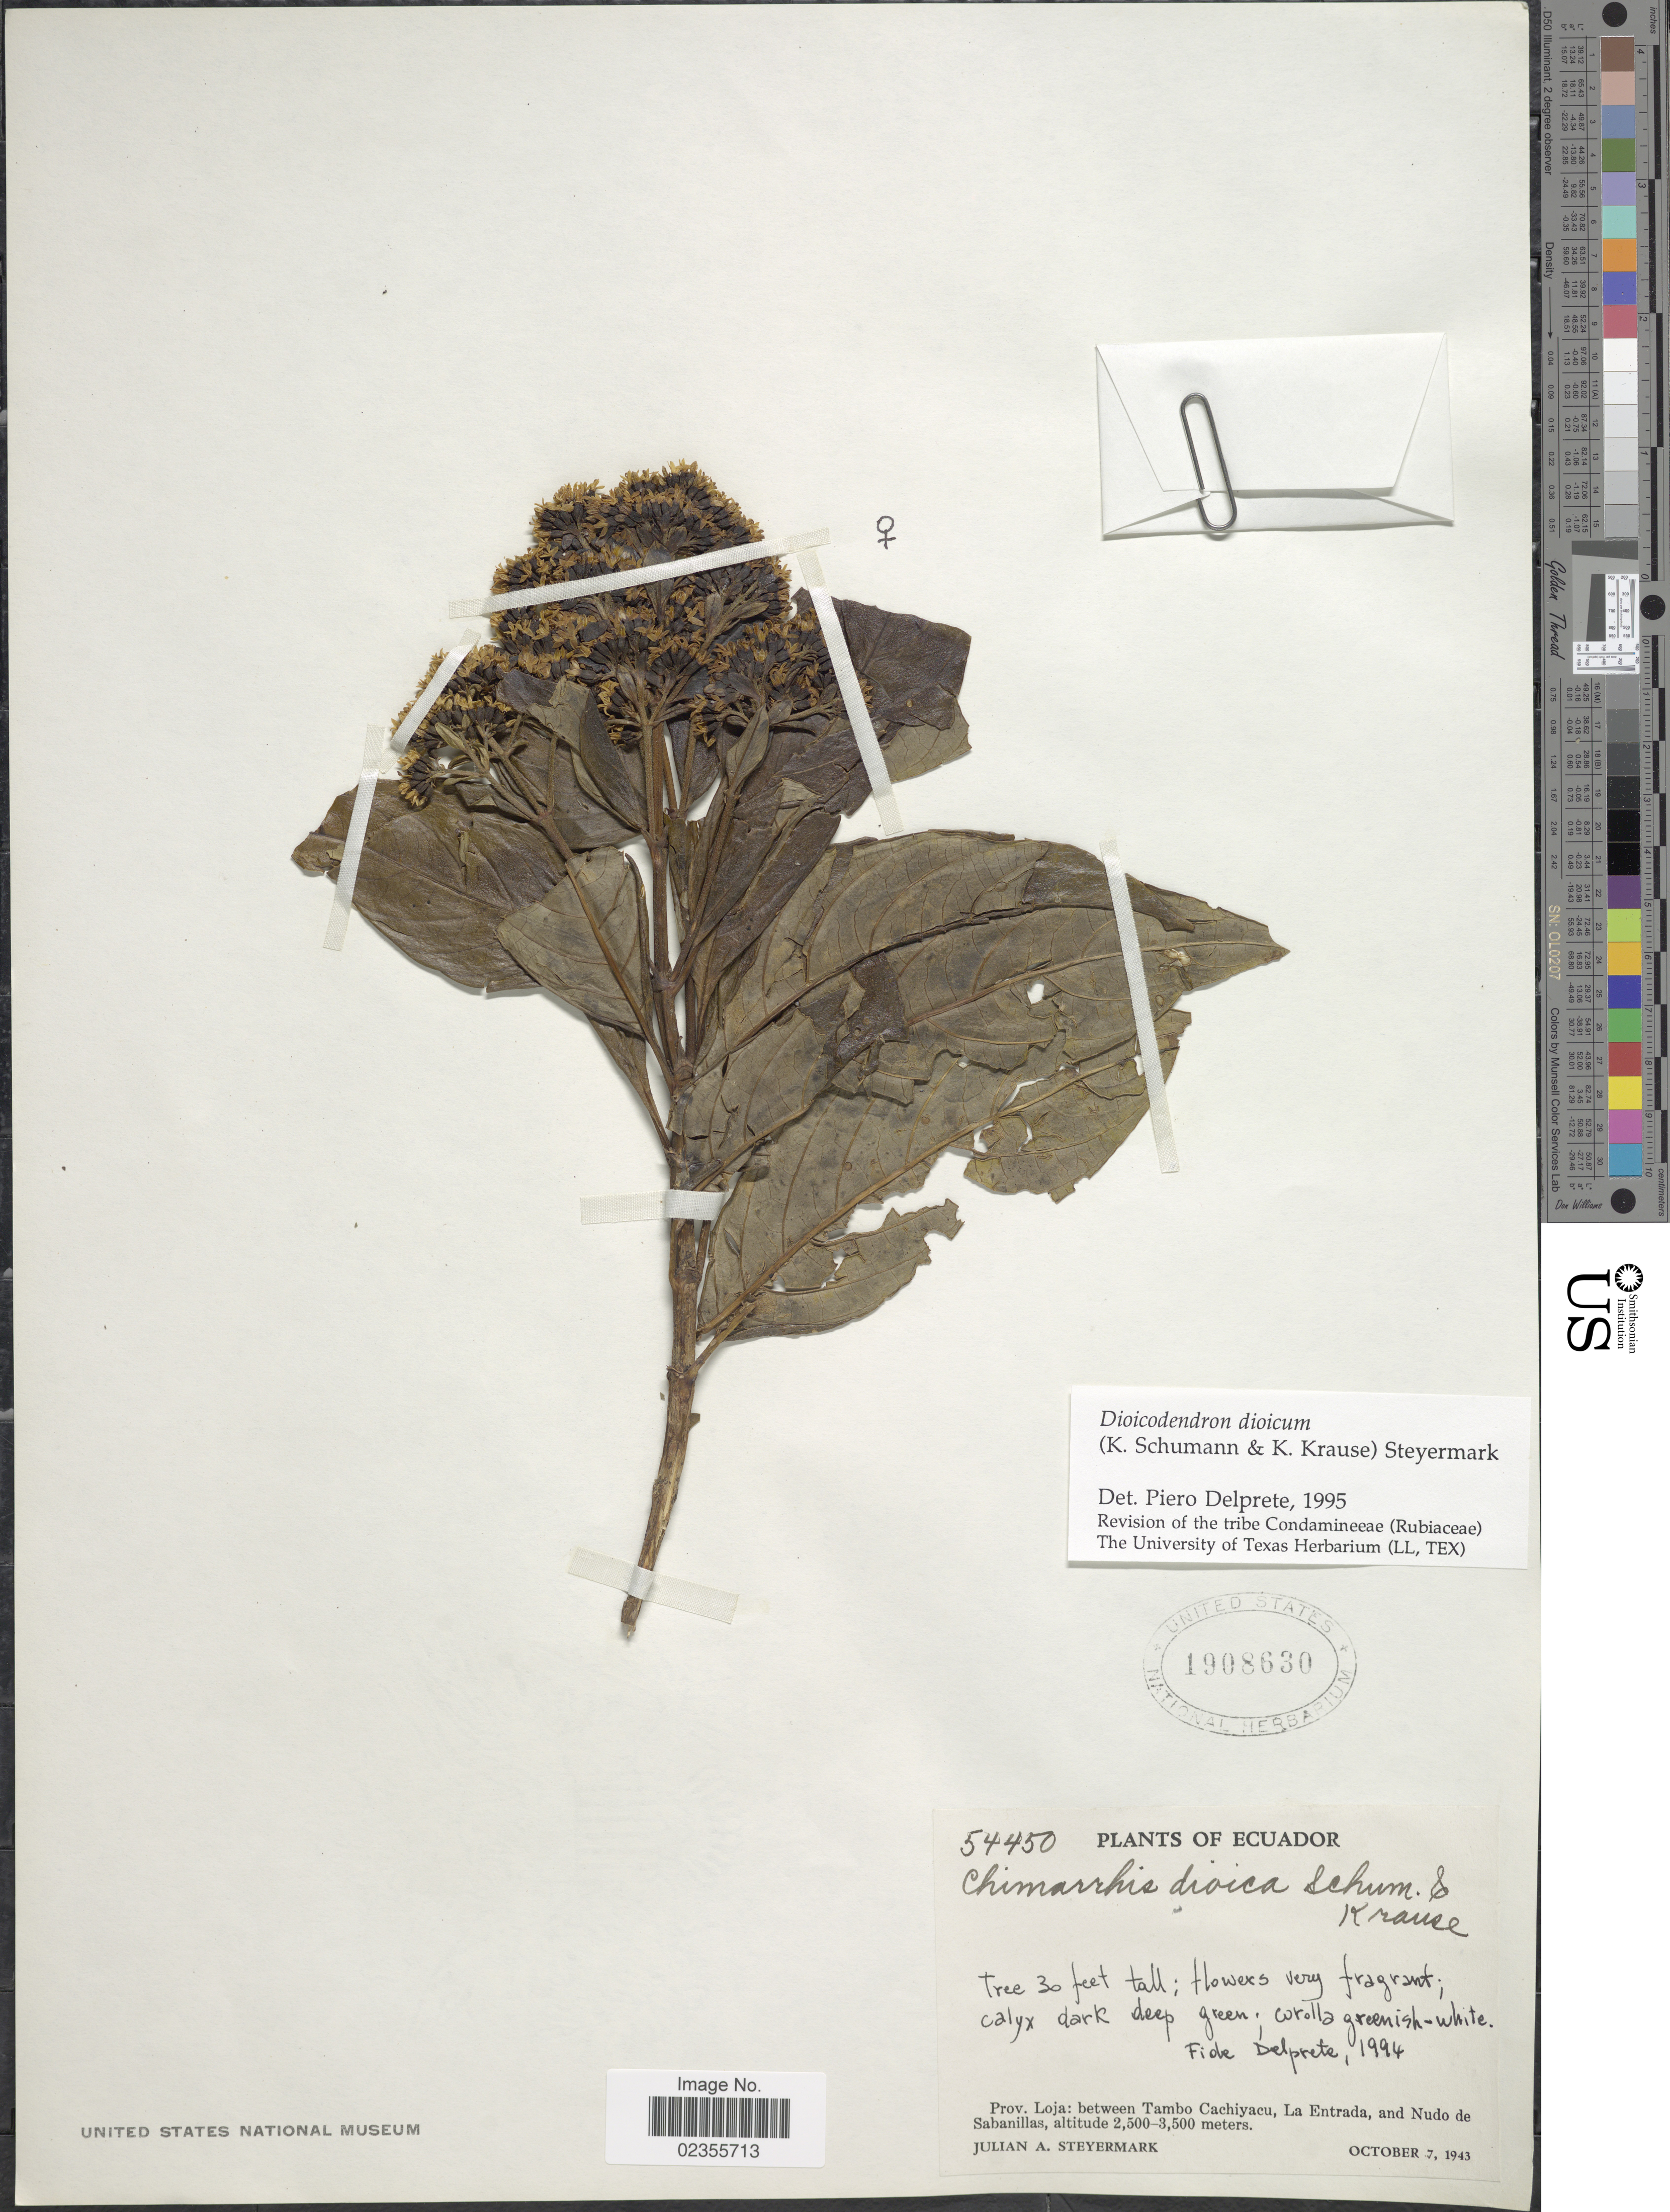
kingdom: Plantae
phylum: Tracheophyta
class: Magnoliopsida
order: Gentianales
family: Rubiaceae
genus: Dioicodendron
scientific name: Dioicodendron dioicum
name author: (K. Schum. & Krause) Steyerm.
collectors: J. Steyermark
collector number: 54450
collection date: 1943-10-07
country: Ecuador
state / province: Loja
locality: Between Tambo Cachiyacu, La Entrada, and Nudo de Sabanillas.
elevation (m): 2500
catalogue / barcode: US 1908630